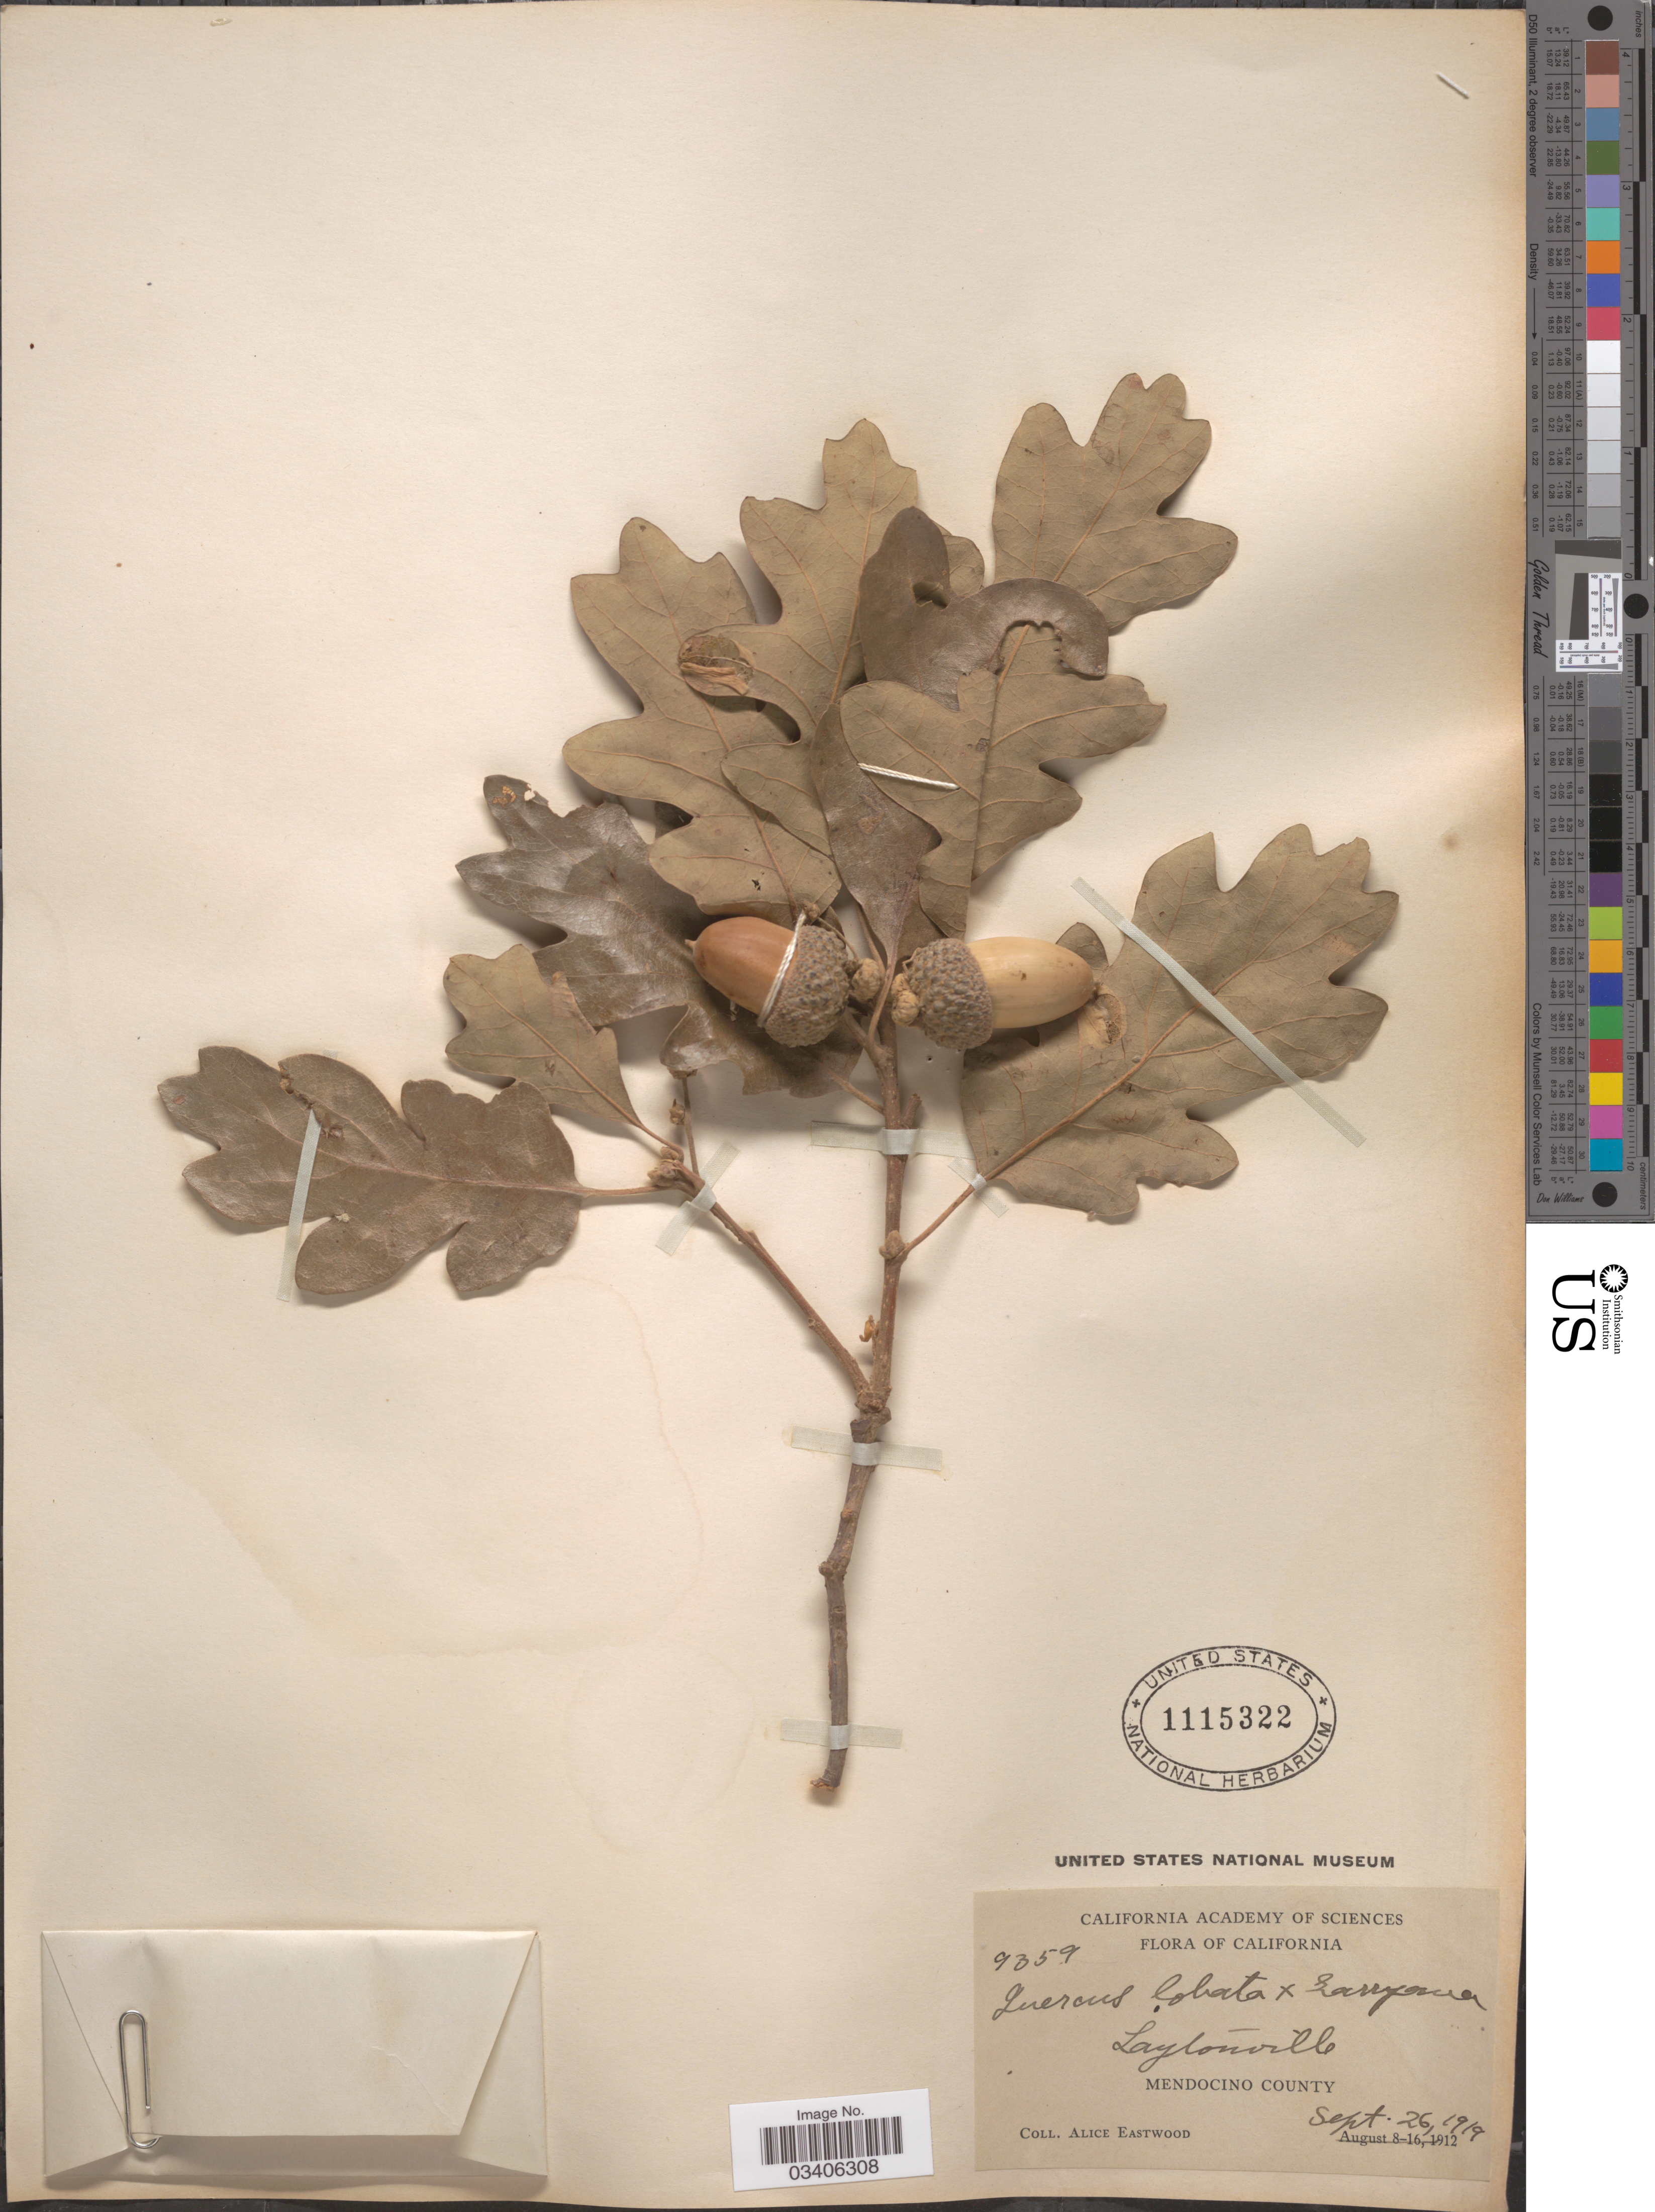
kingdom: Plantae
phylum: Tracheophyta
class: Magnoliopsida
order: Fagales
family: Fagaceae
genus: Quercus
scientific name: Quercus lobata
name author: Née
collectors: A. Eastwood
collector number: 9359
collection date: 1919-09-26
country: United States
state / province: California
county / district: Mendocino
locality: Laytonville. Mendocino County.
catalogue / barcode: US 1115322